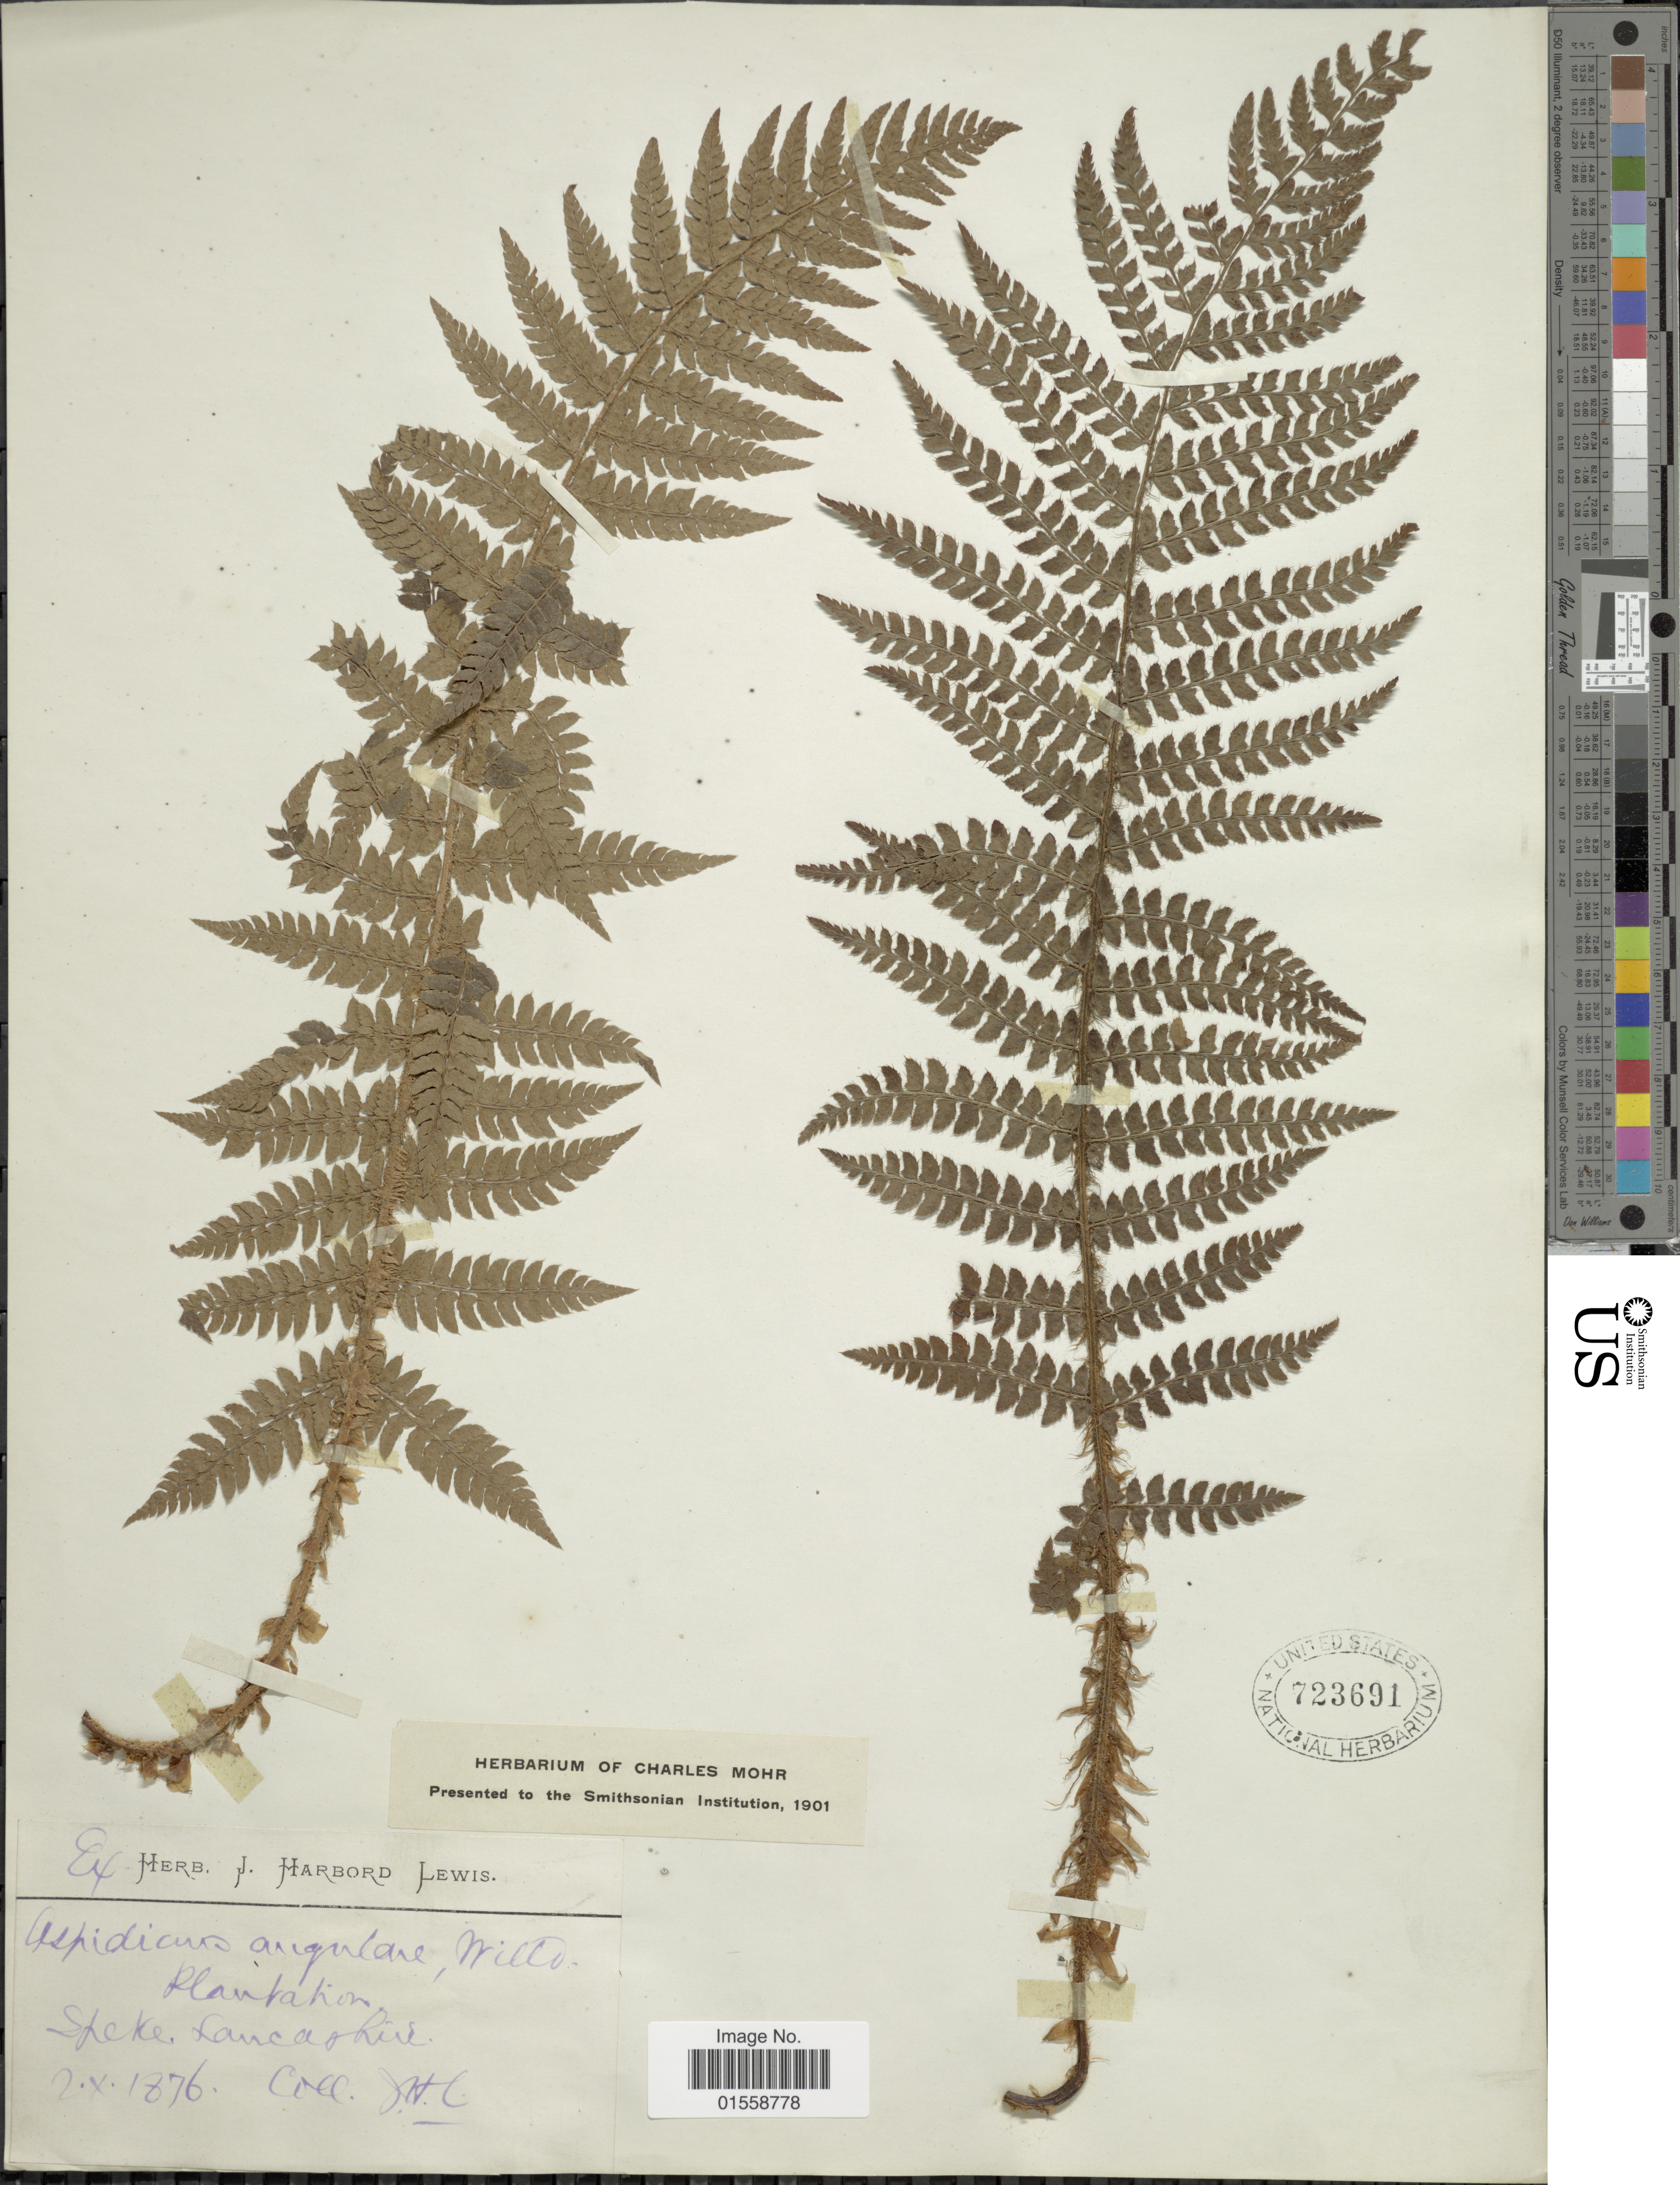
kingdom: Plantae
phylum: Tracheophyta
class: Polypodiopsida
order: Polypodiales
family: Dryopteridaceae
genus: Polystichum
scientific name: Polystichum setiferum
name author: (Forssk.) Moore ex Woynar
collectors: H. Lewis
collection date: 1876-10-02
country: United Kingdom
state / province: England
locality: Speke Lancashire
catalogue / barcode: US 723691